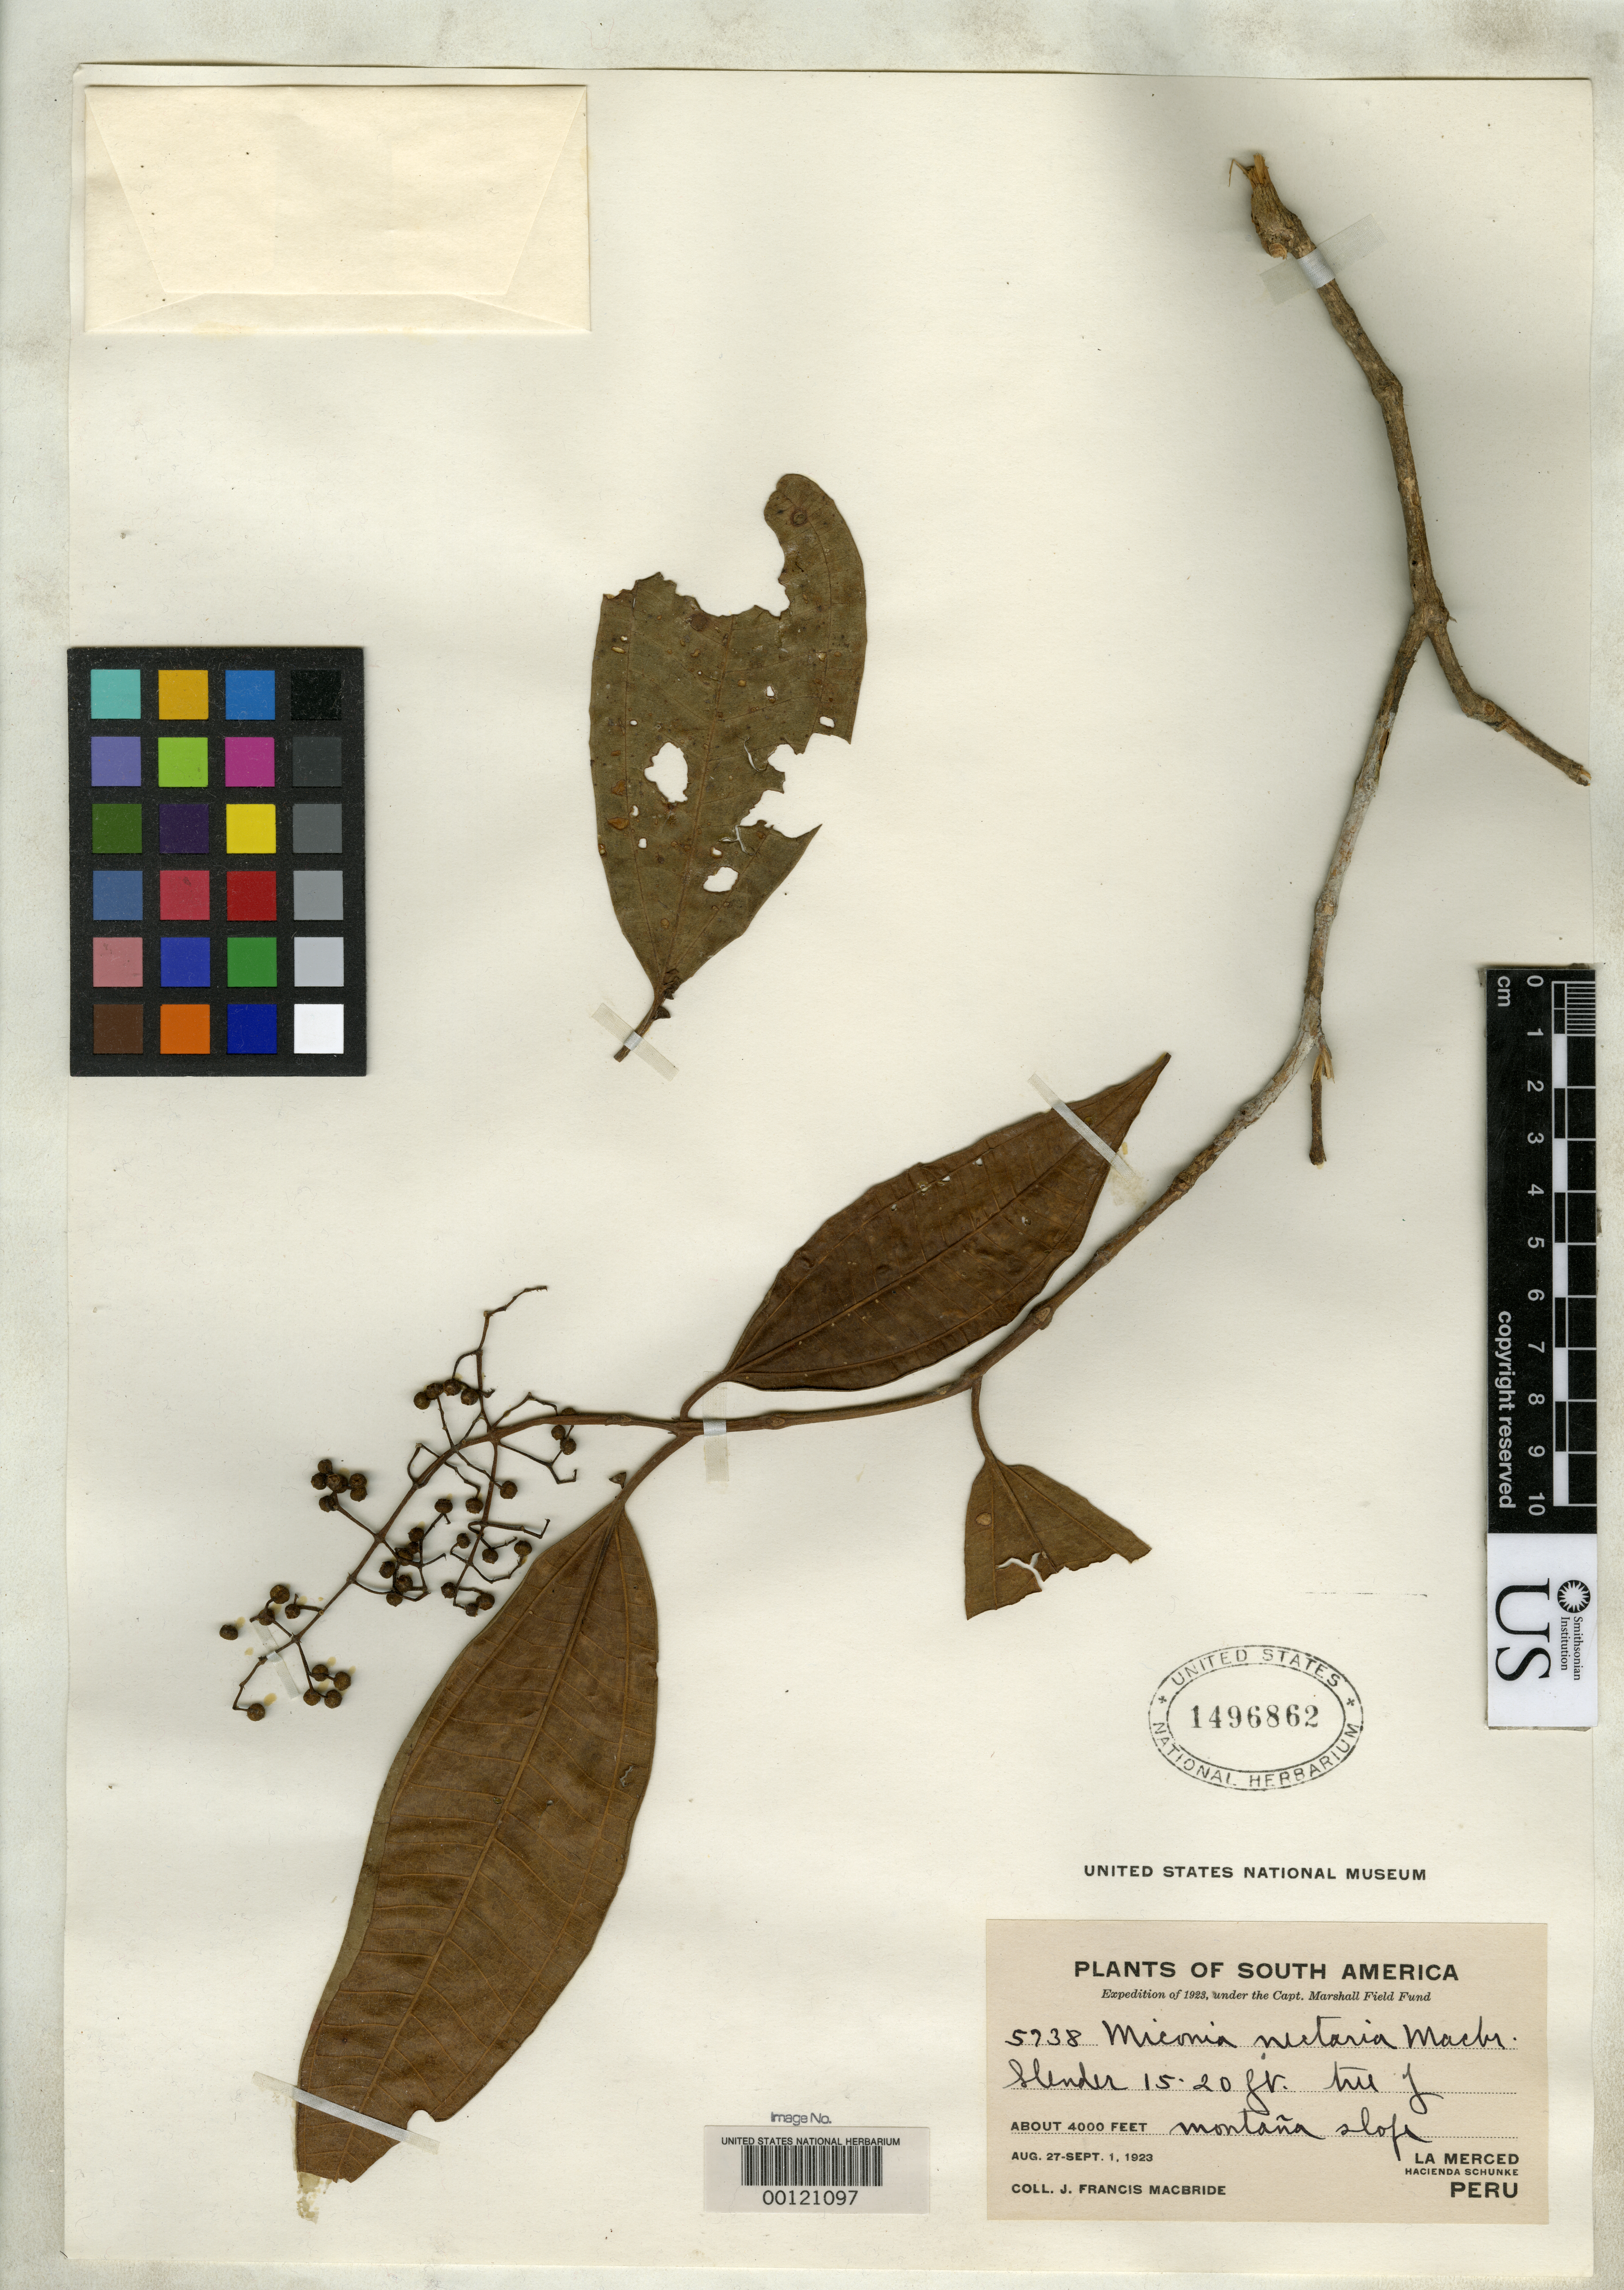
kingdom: Plantae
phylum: Tracheophyta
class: Magnoliopsida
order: Myrtales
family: Melastomataceae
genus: Miconia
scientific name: Miconia nectaria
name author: J.F. Macbr.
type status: Isotype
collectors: J. F. Macbride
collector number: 5738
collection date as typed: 27 Aug 1923 to 01 Sep 1923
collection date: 1923-08-27/1923-09-01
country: Peru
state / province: Junín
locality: La Merced, Hacienda Schunke.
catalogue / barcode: US 1496862